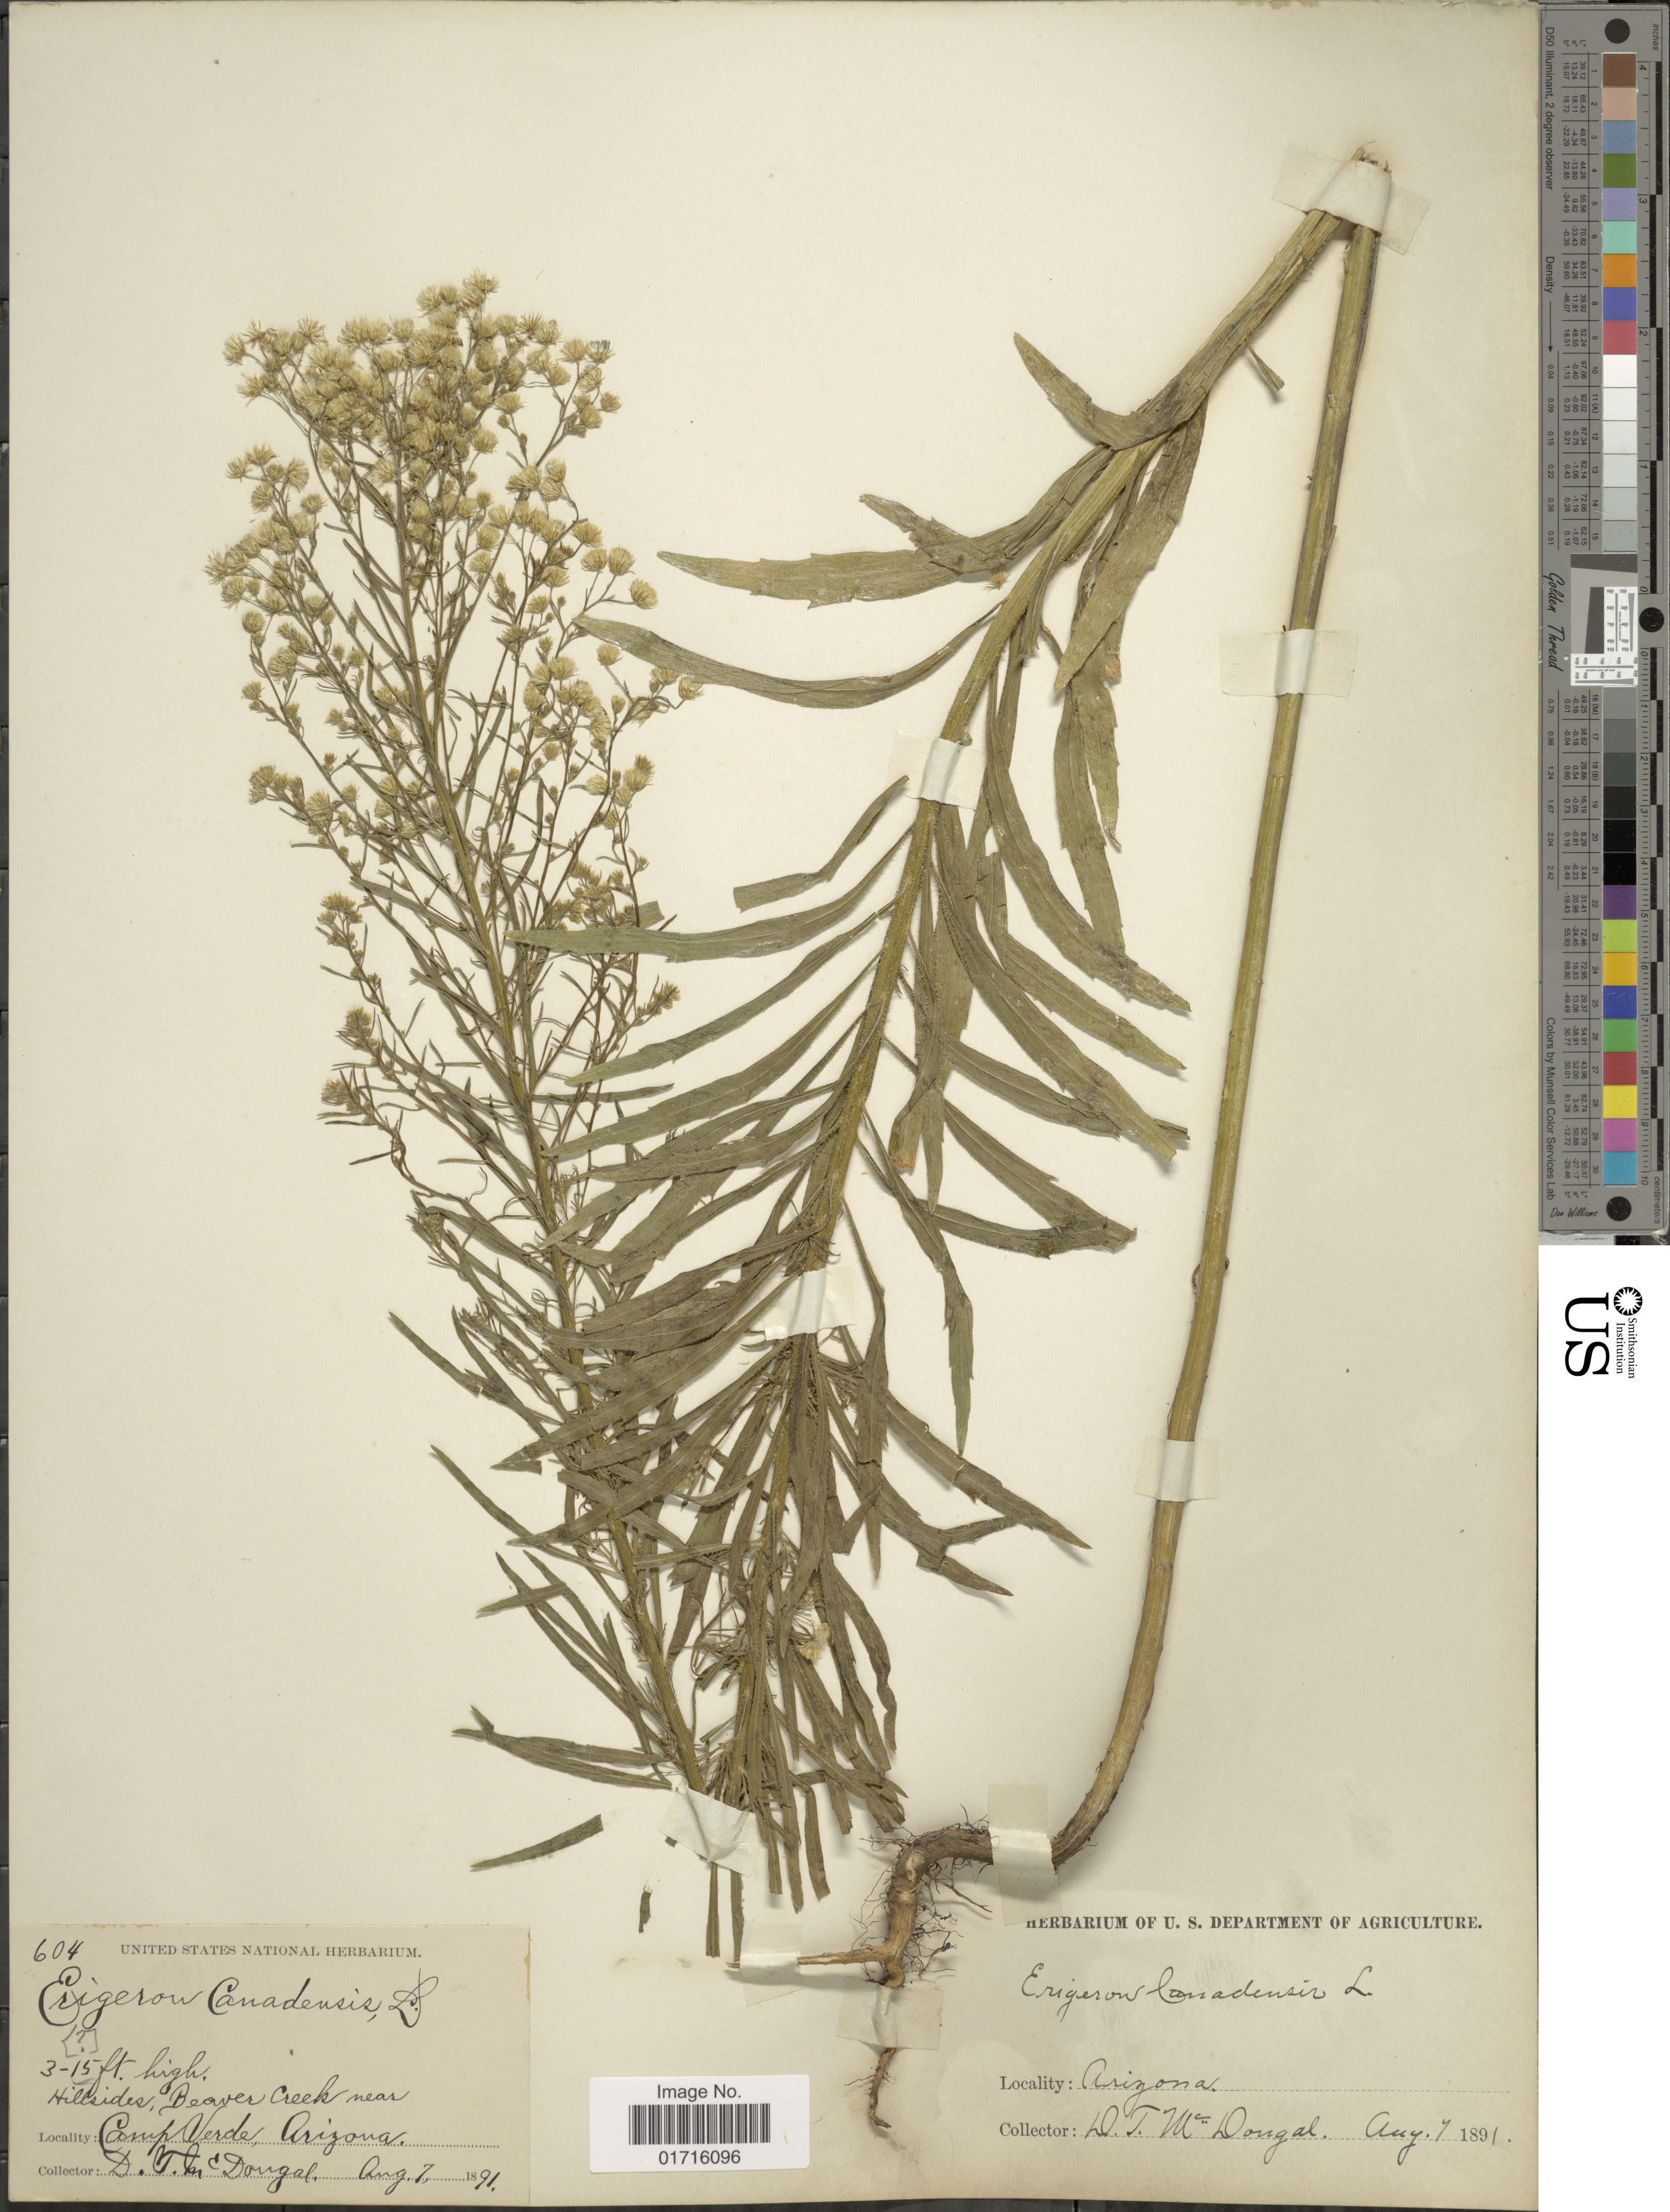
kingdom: Plantae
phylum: Tracheophyta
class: Magnoliopsida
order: Asterales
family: Asteraceae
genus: Conyza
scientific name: Conyza canadensis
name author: (L.) Cronq.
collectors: D. T. MacDougal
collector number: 604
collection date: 1891-08-07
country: United States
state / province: Arizona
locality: Hillsides, Beaver Creek near Camp Verde